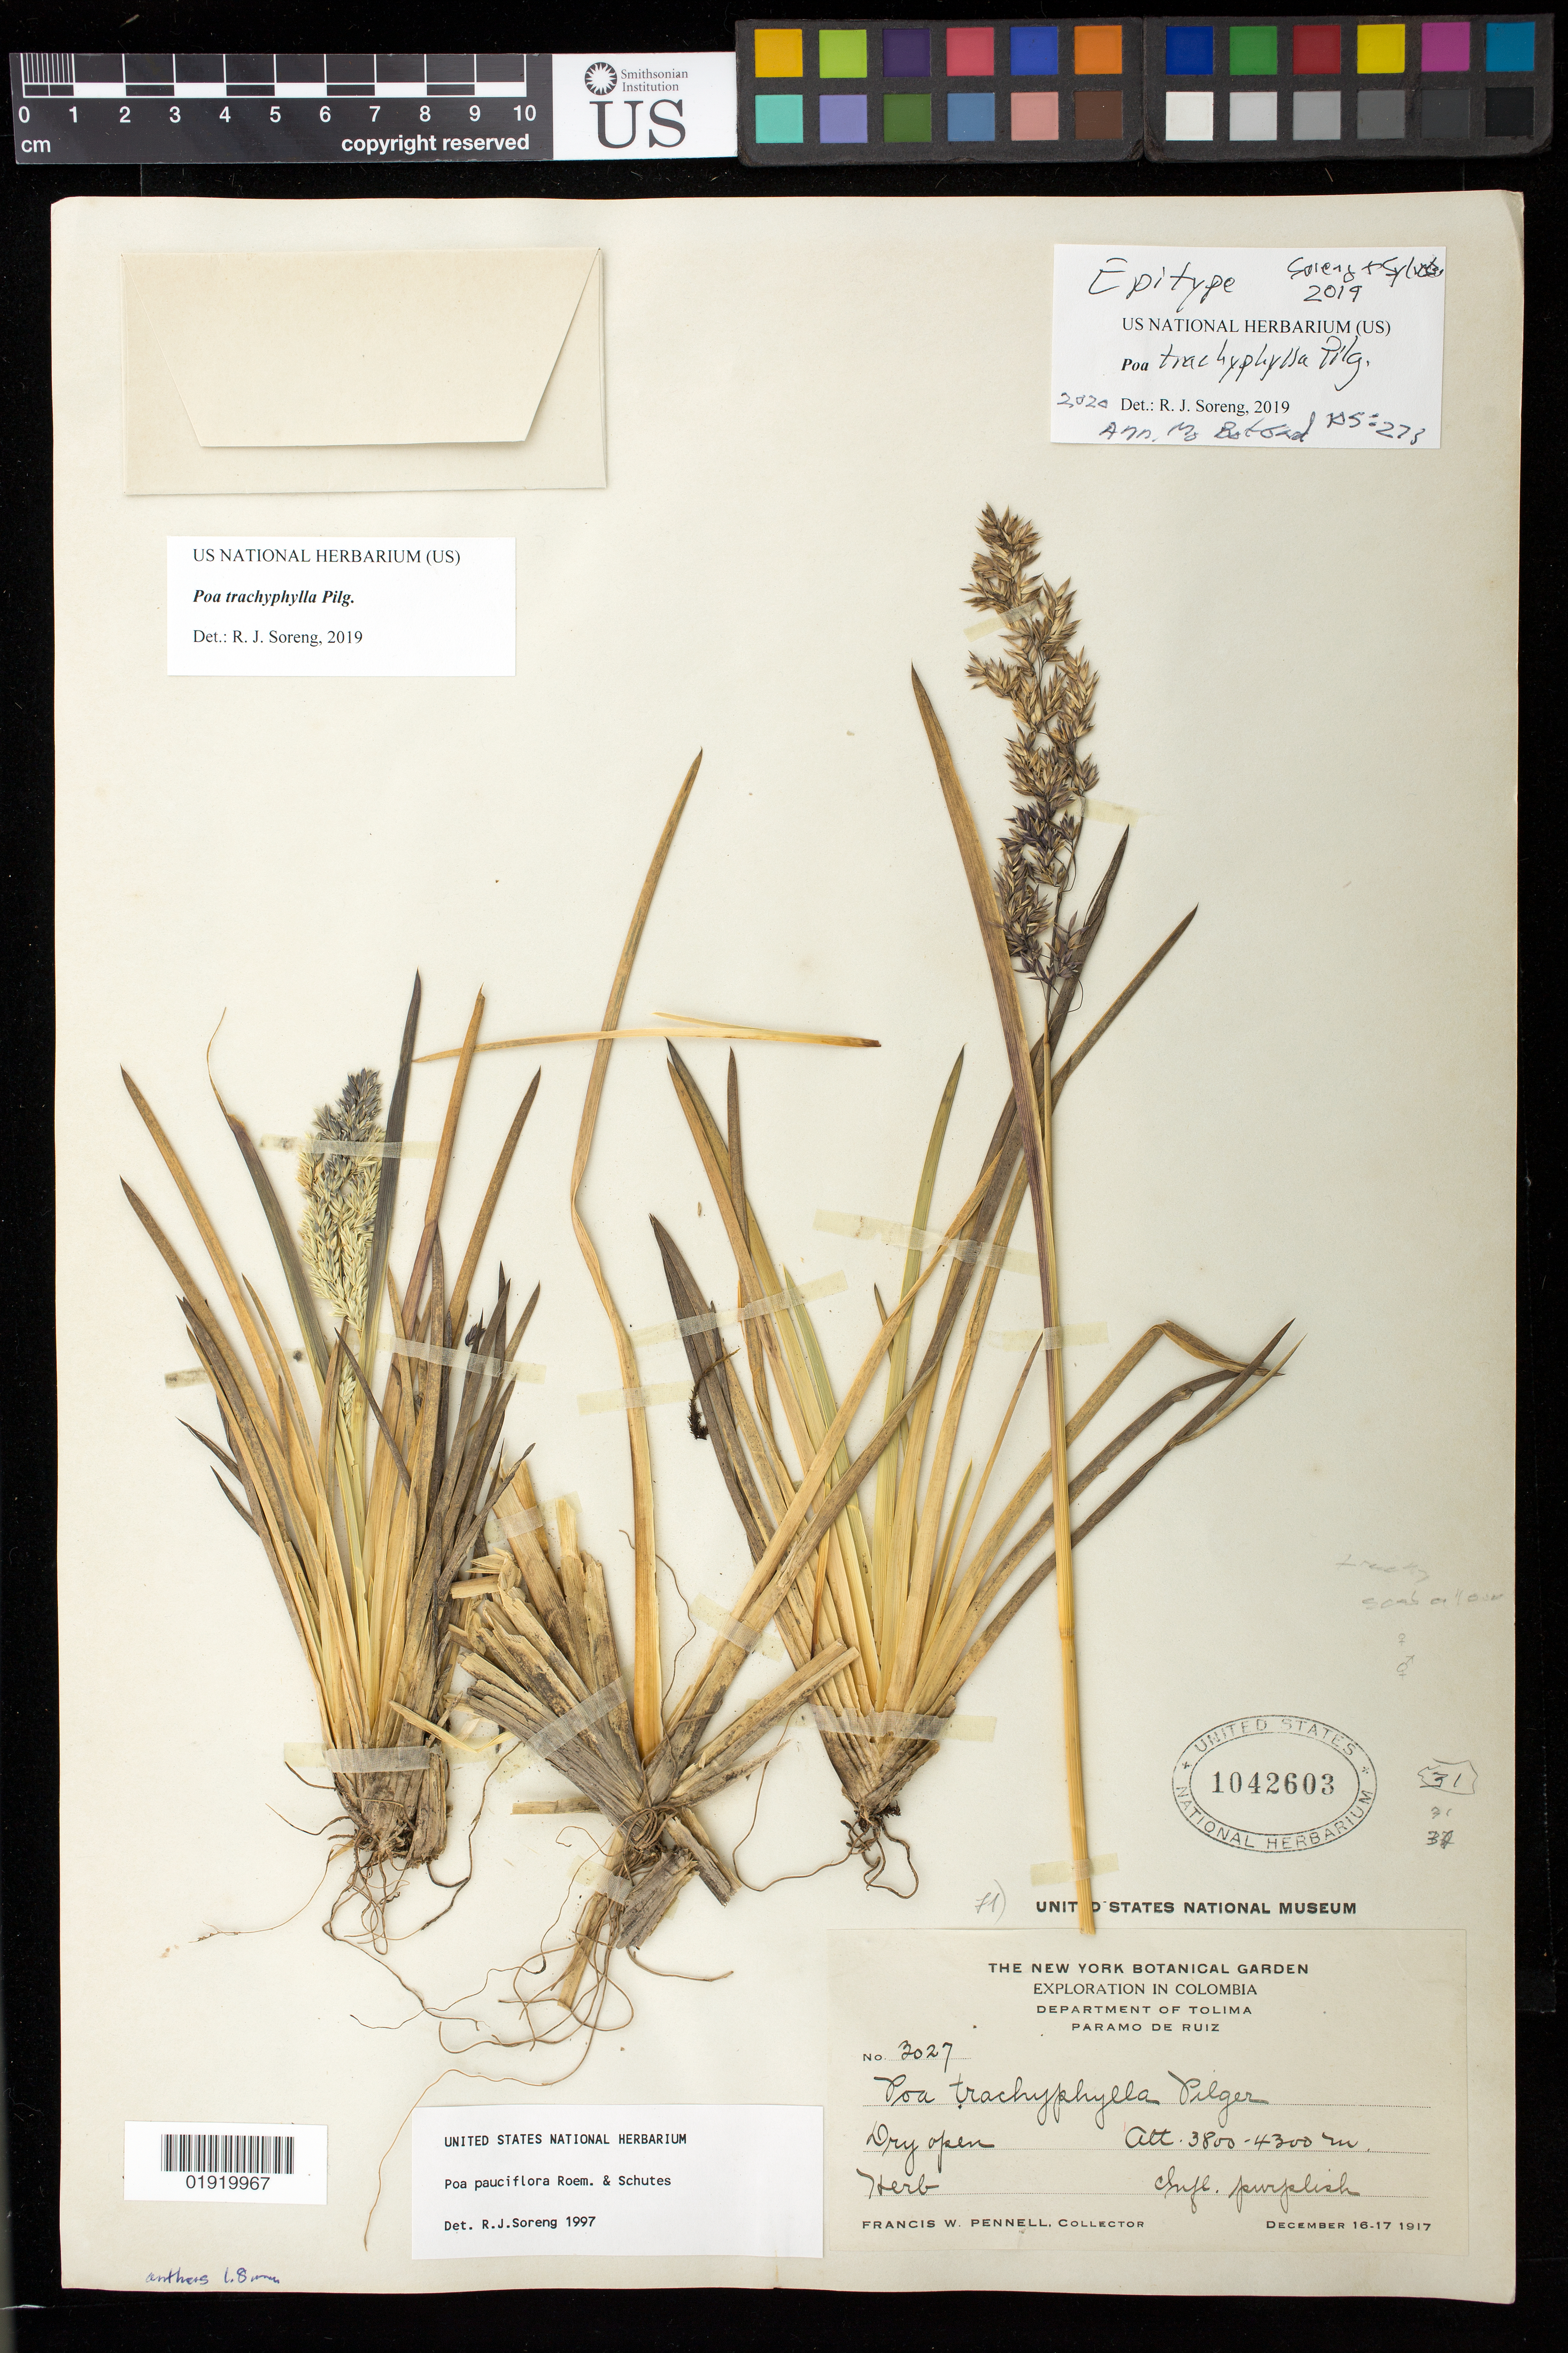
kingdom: Plantae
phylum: Tracheophyta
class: Liliopsida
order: Poales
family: Poaceae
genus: Poa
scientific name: Poa trachyphylla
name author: Pilg.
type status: Epitype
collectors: F. W. Pennell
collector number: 3027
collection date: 1917-12-16/1917-12-17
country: Colombia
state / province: Tolima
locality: Paramo de Ruiz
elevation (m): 3800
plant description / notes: Epitype of Poa trachyphylla Pilg. (mis-cited as Pennell 3207)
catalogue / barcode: US 1042603